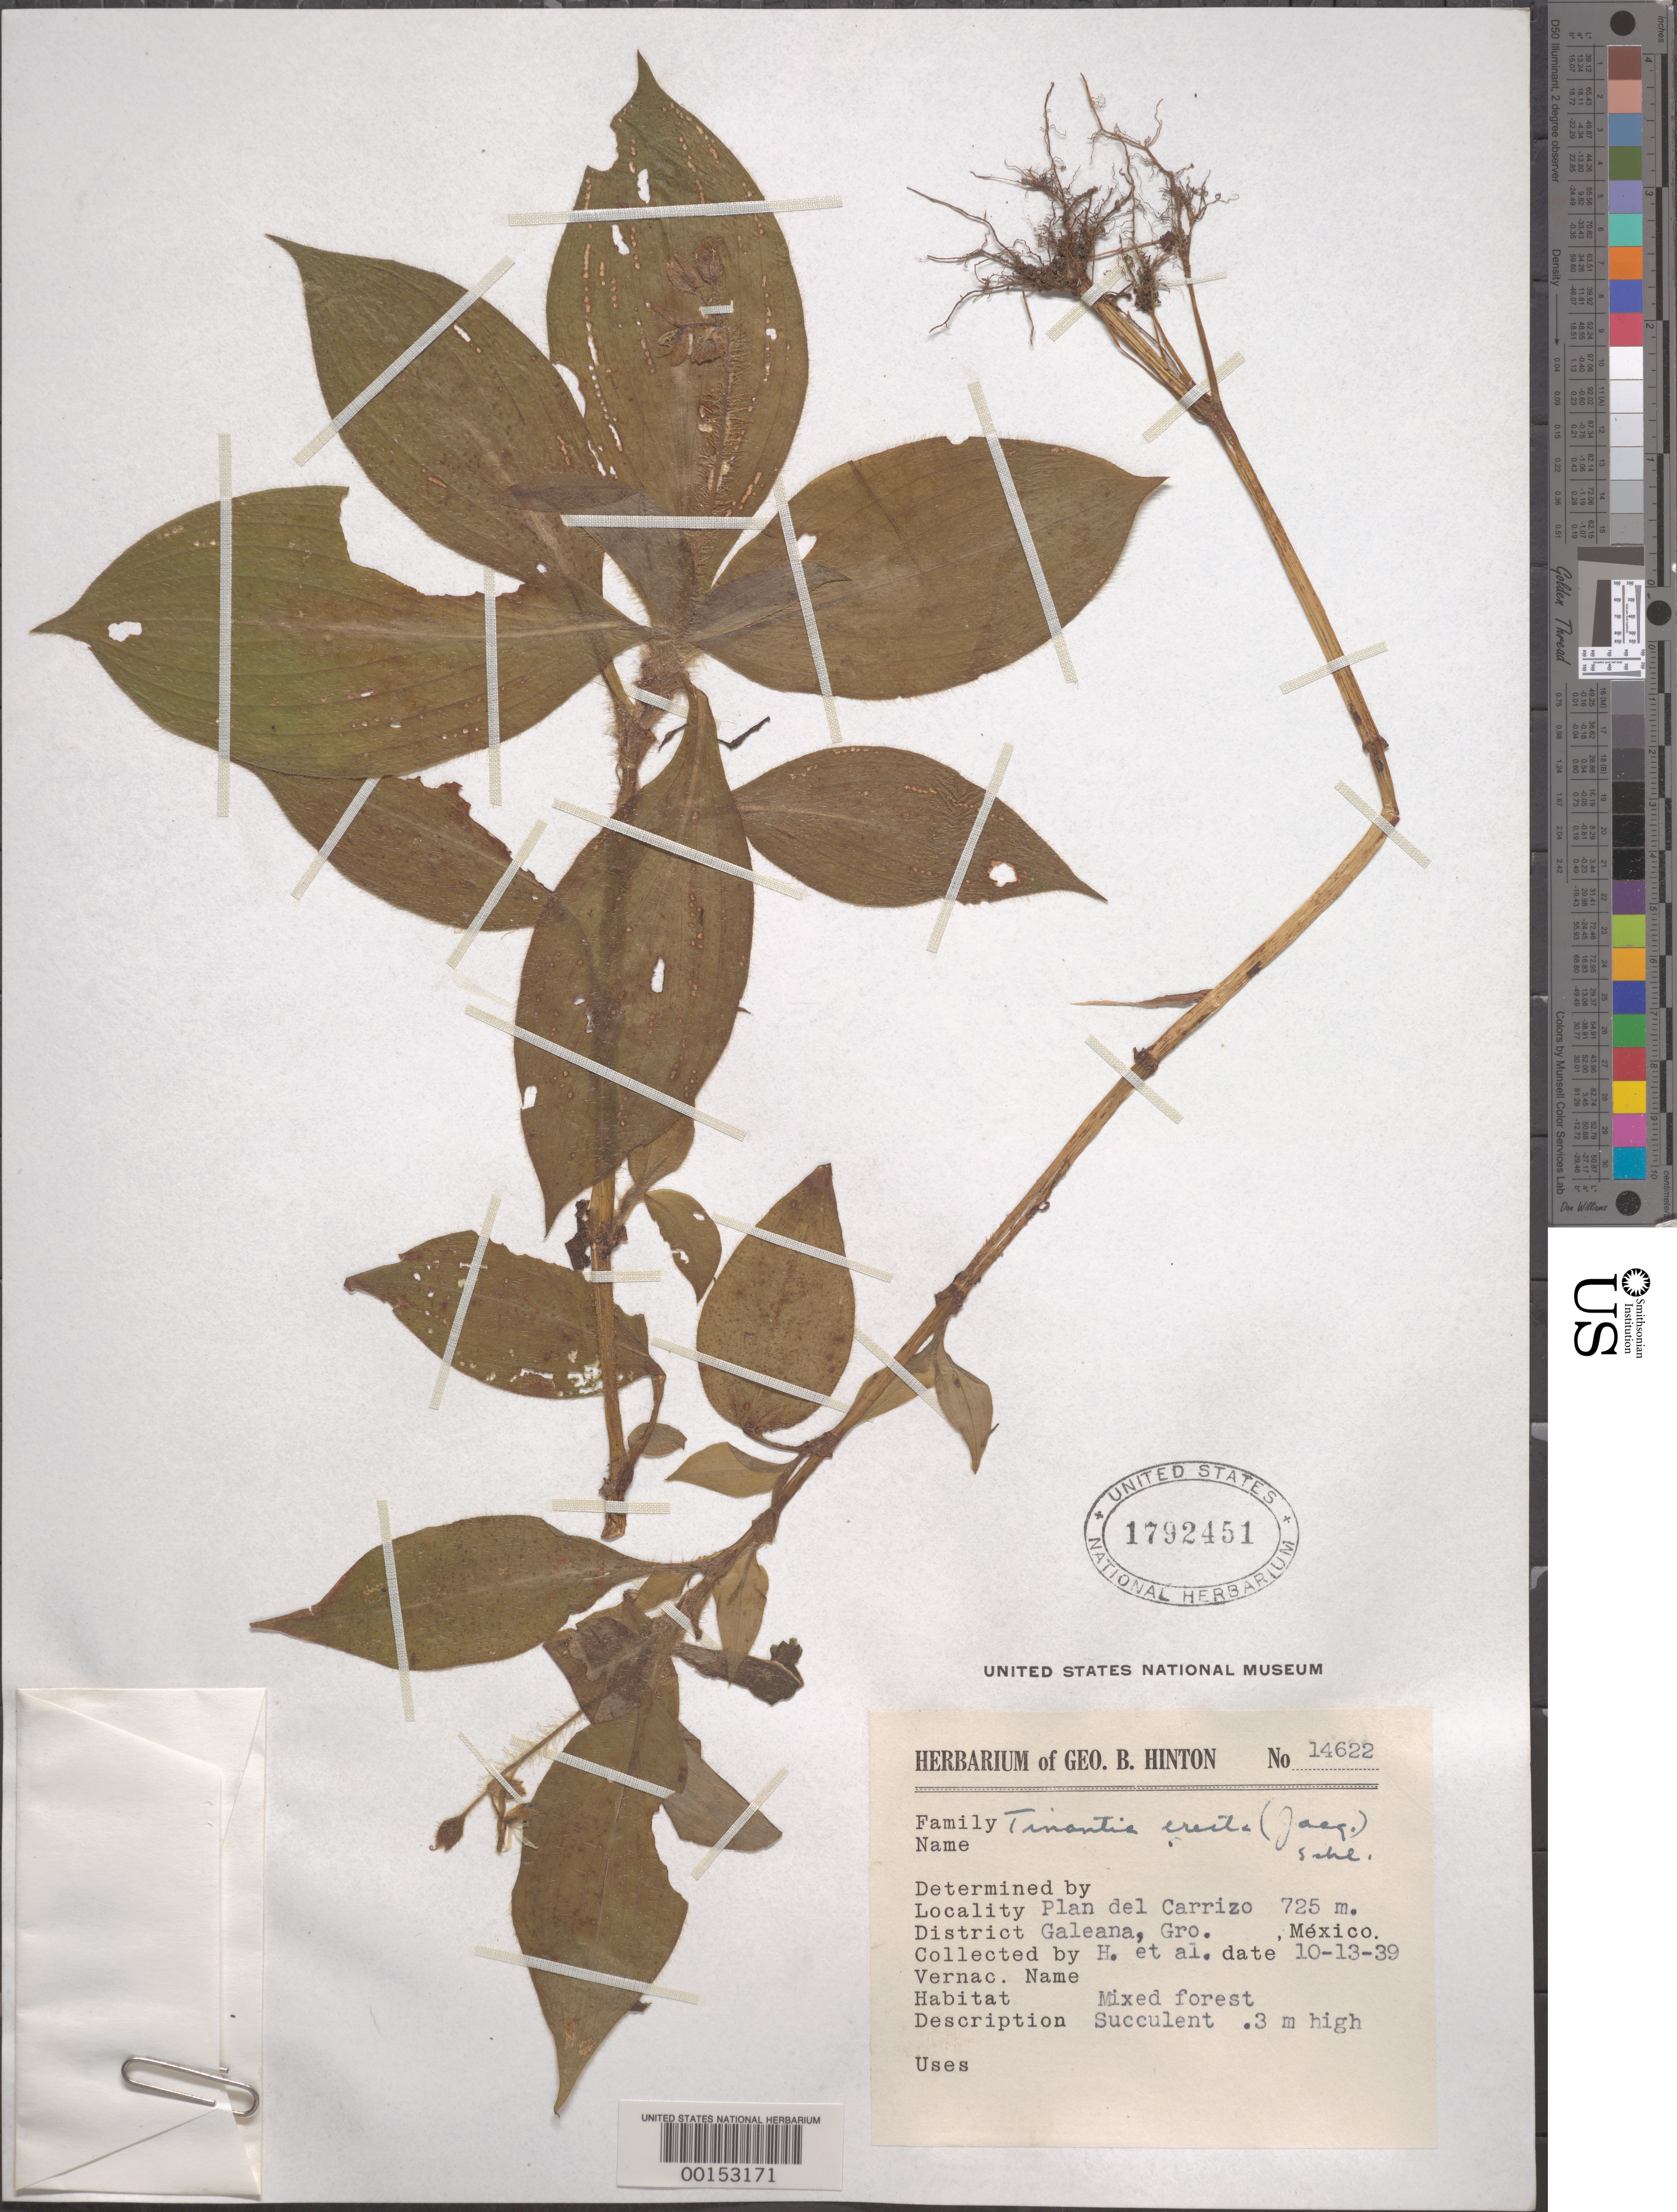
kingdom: Plantae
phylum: Tracheophyta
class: Liliopsida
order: Commelinales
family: Commelinaceae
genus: Tinantia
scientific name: Tinantia erecta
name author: (Jacq.) Fenzl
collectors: G. B. Hinton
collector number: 14622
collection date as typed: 13 Oct 1939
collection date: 1939-10-13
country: Mexico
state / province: Guerrero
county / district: Tecpan De Galeana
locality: Galeana mun. (?), Plan del Carrizo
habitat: Mixed forest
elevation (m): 725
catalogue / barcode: US 1792451